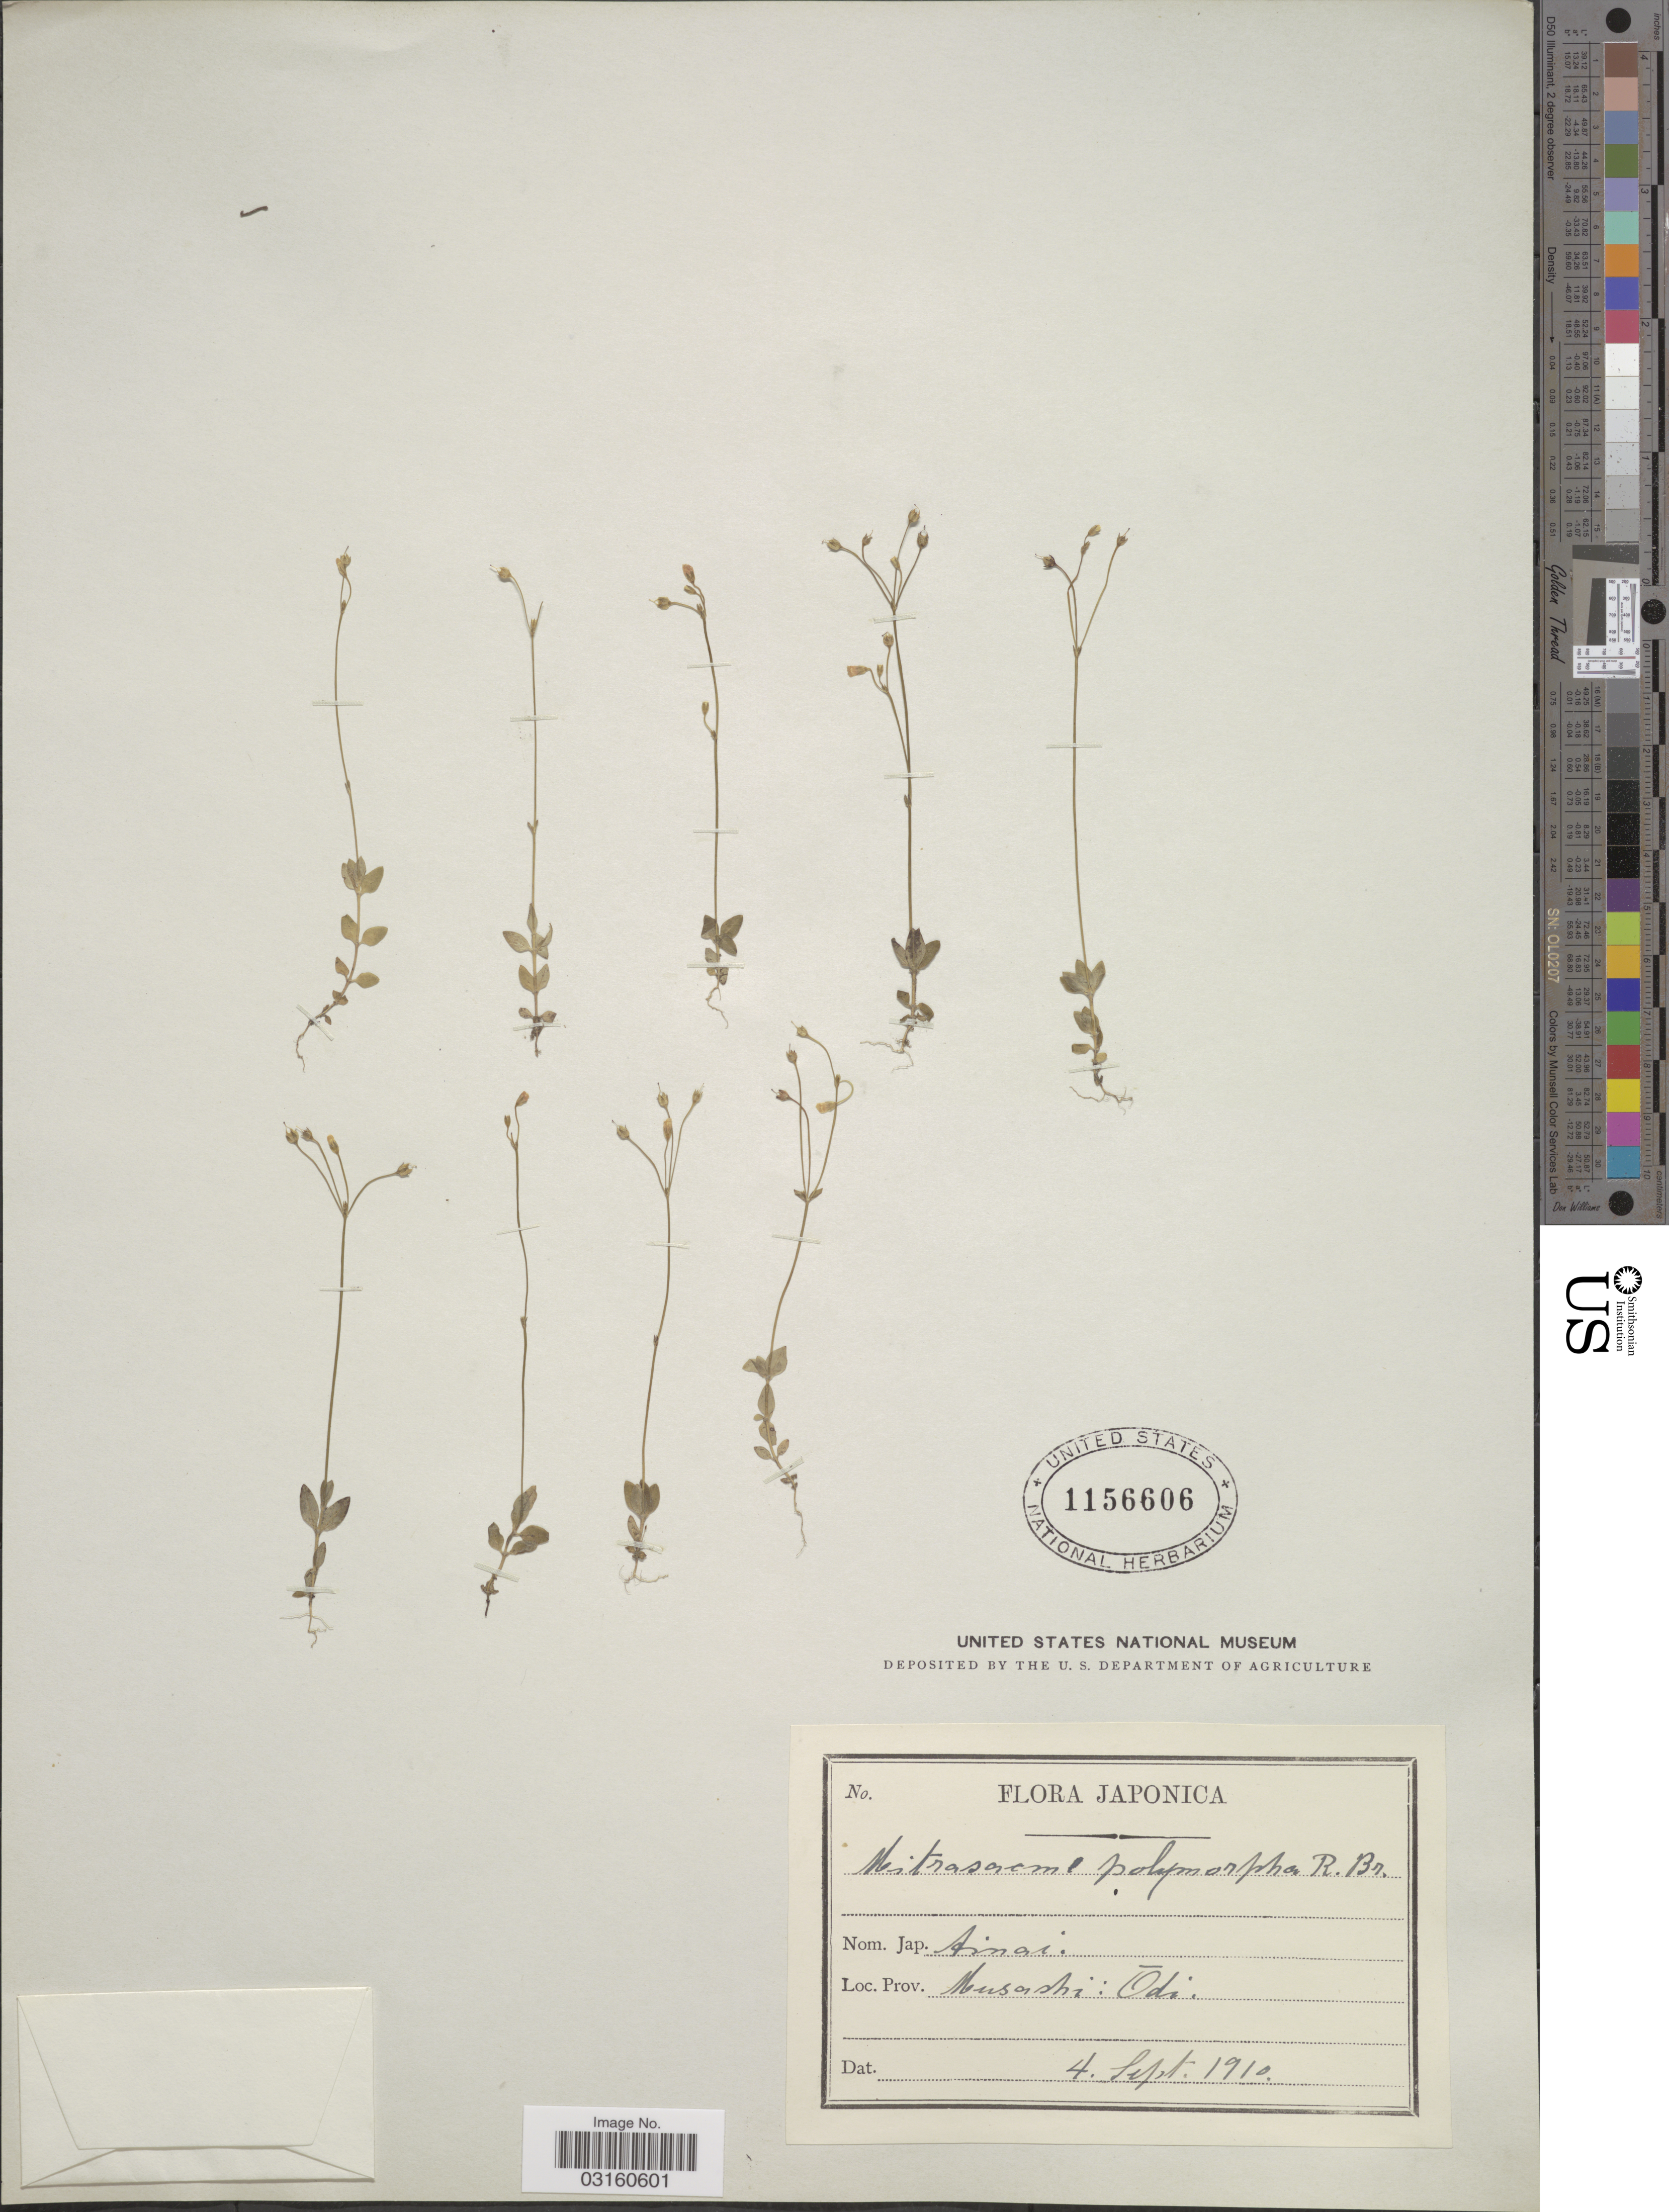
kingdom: Plantae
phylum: Tracheophyta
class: Magnoliopsida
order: Gentianales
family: Loganiaceae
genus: Mitrasacme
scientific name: Mitrasacme pygmaea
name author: R. Br.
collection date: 1910-09-04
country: Japan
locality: Japonica. Musashi: Odi.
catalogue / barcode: US 1156606